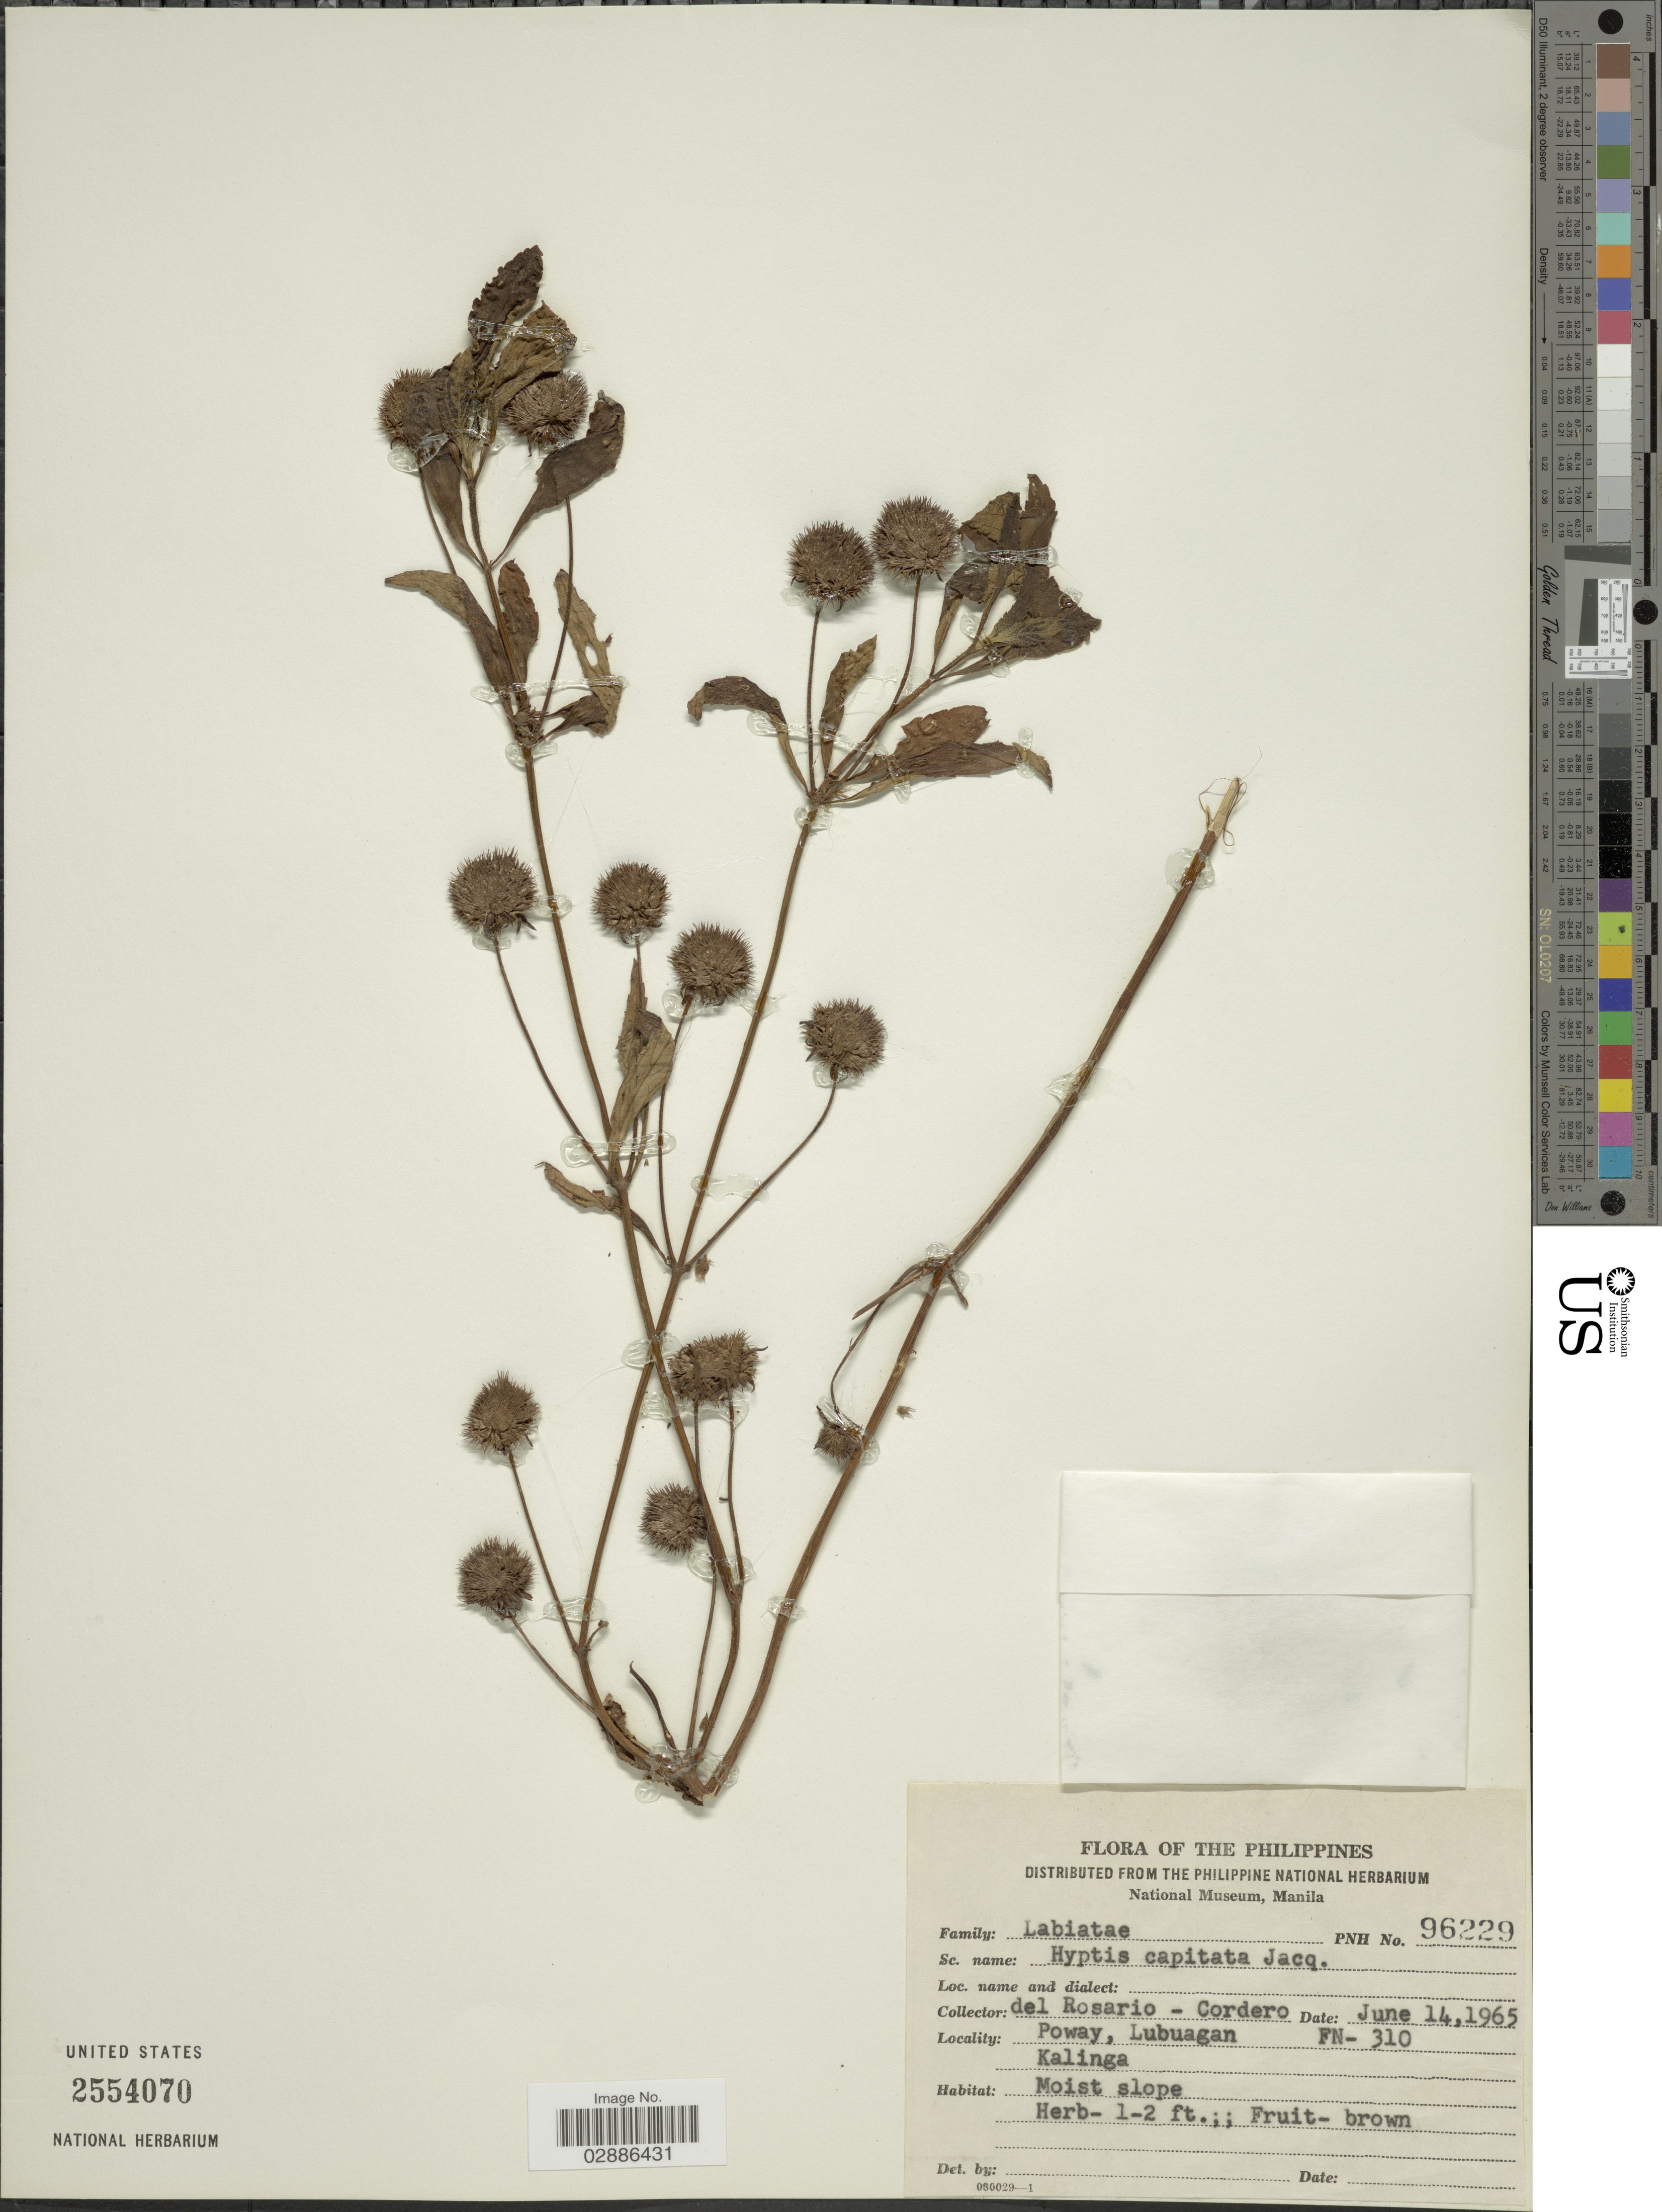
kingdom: Plantae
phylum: Tracheophyta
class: Magnoliopsida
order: Lamiales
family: Lamiaceae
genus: Hyptis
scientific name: Hyptis capitata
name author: Jacq.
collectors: Del Rosario & -. Cordero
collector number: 96229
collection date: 1965-06-14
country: Philippines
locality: Poway, Lubuagan, Kalinga, FN 310.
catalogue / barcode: US 2554070